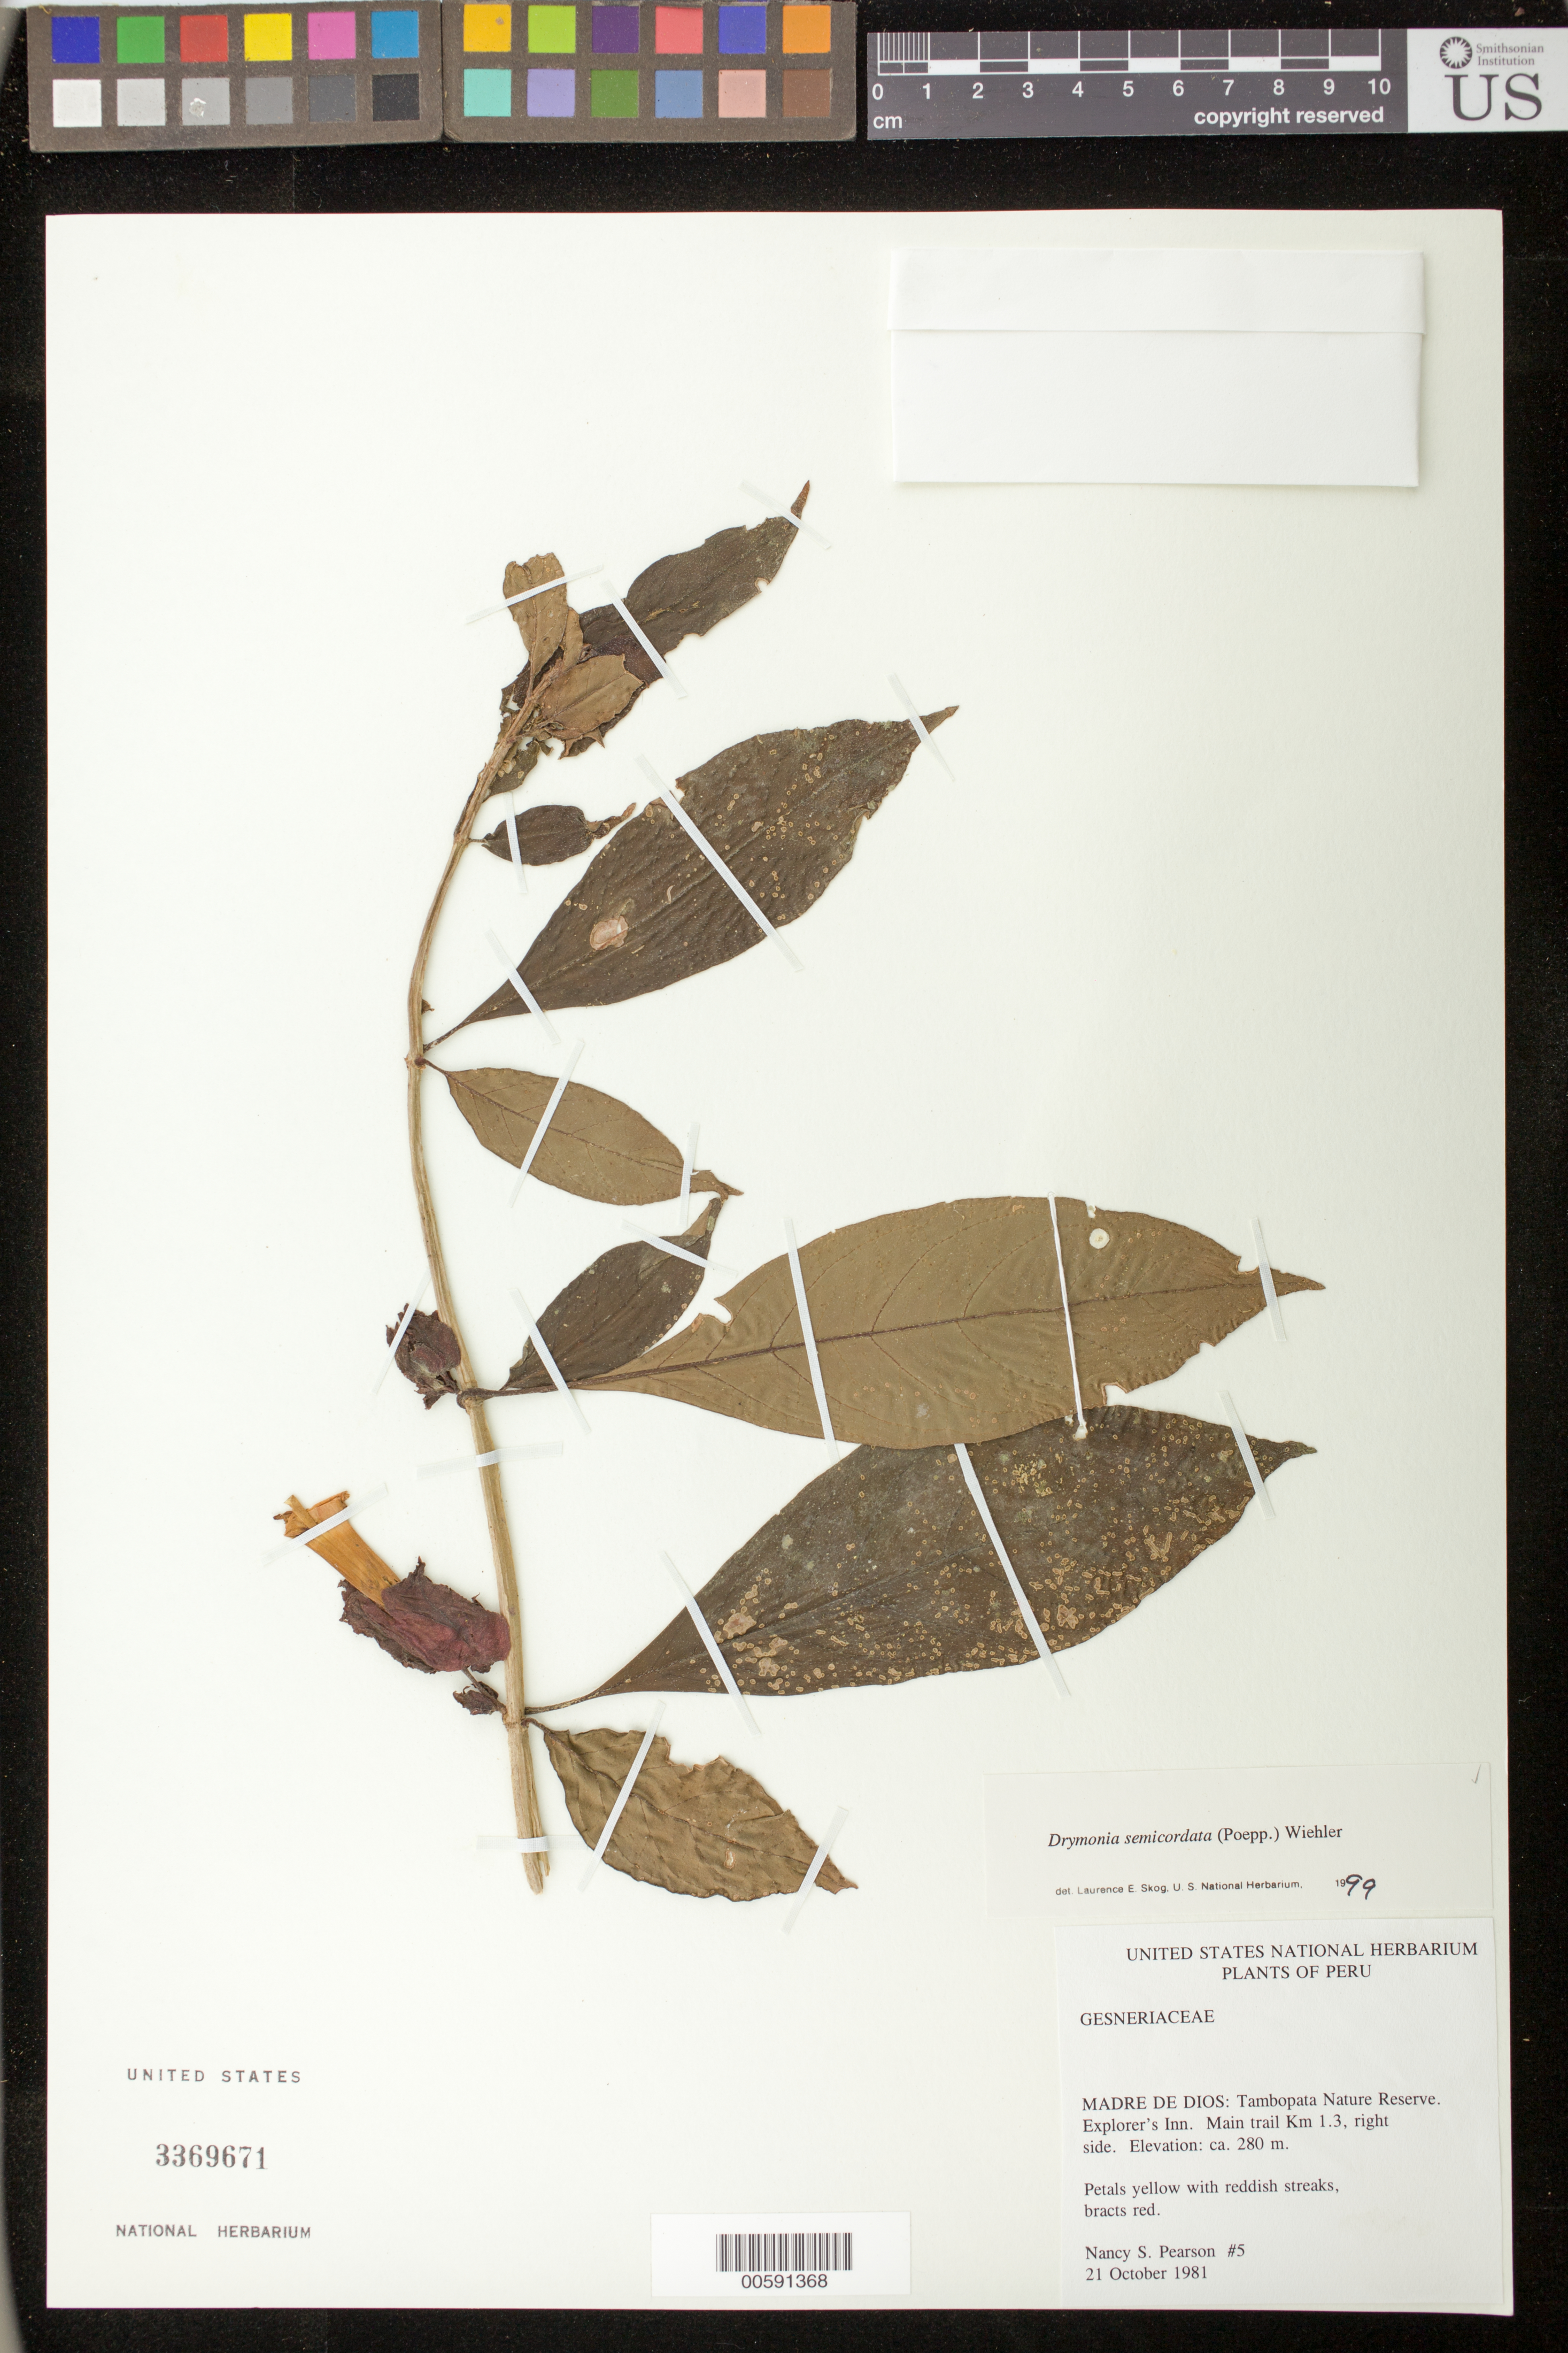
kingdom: Plantae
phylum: Tracheophyta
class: Magnoliopsida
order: Lamiales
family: Gesneriaceae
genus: Drymonia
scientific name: Drymonia semicordata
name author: (Poepp.) Wiehler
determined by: Skog, Laurence E.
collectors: N. Pearson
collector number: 5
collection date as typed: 21 Oct 1981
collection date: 1981-10-21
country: Peru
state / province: Madre de Dios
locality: Tambopata Nature Reserve, Explorer's Inn, main trail Km 1.3, right side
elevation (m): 280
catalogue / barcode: US 3369671